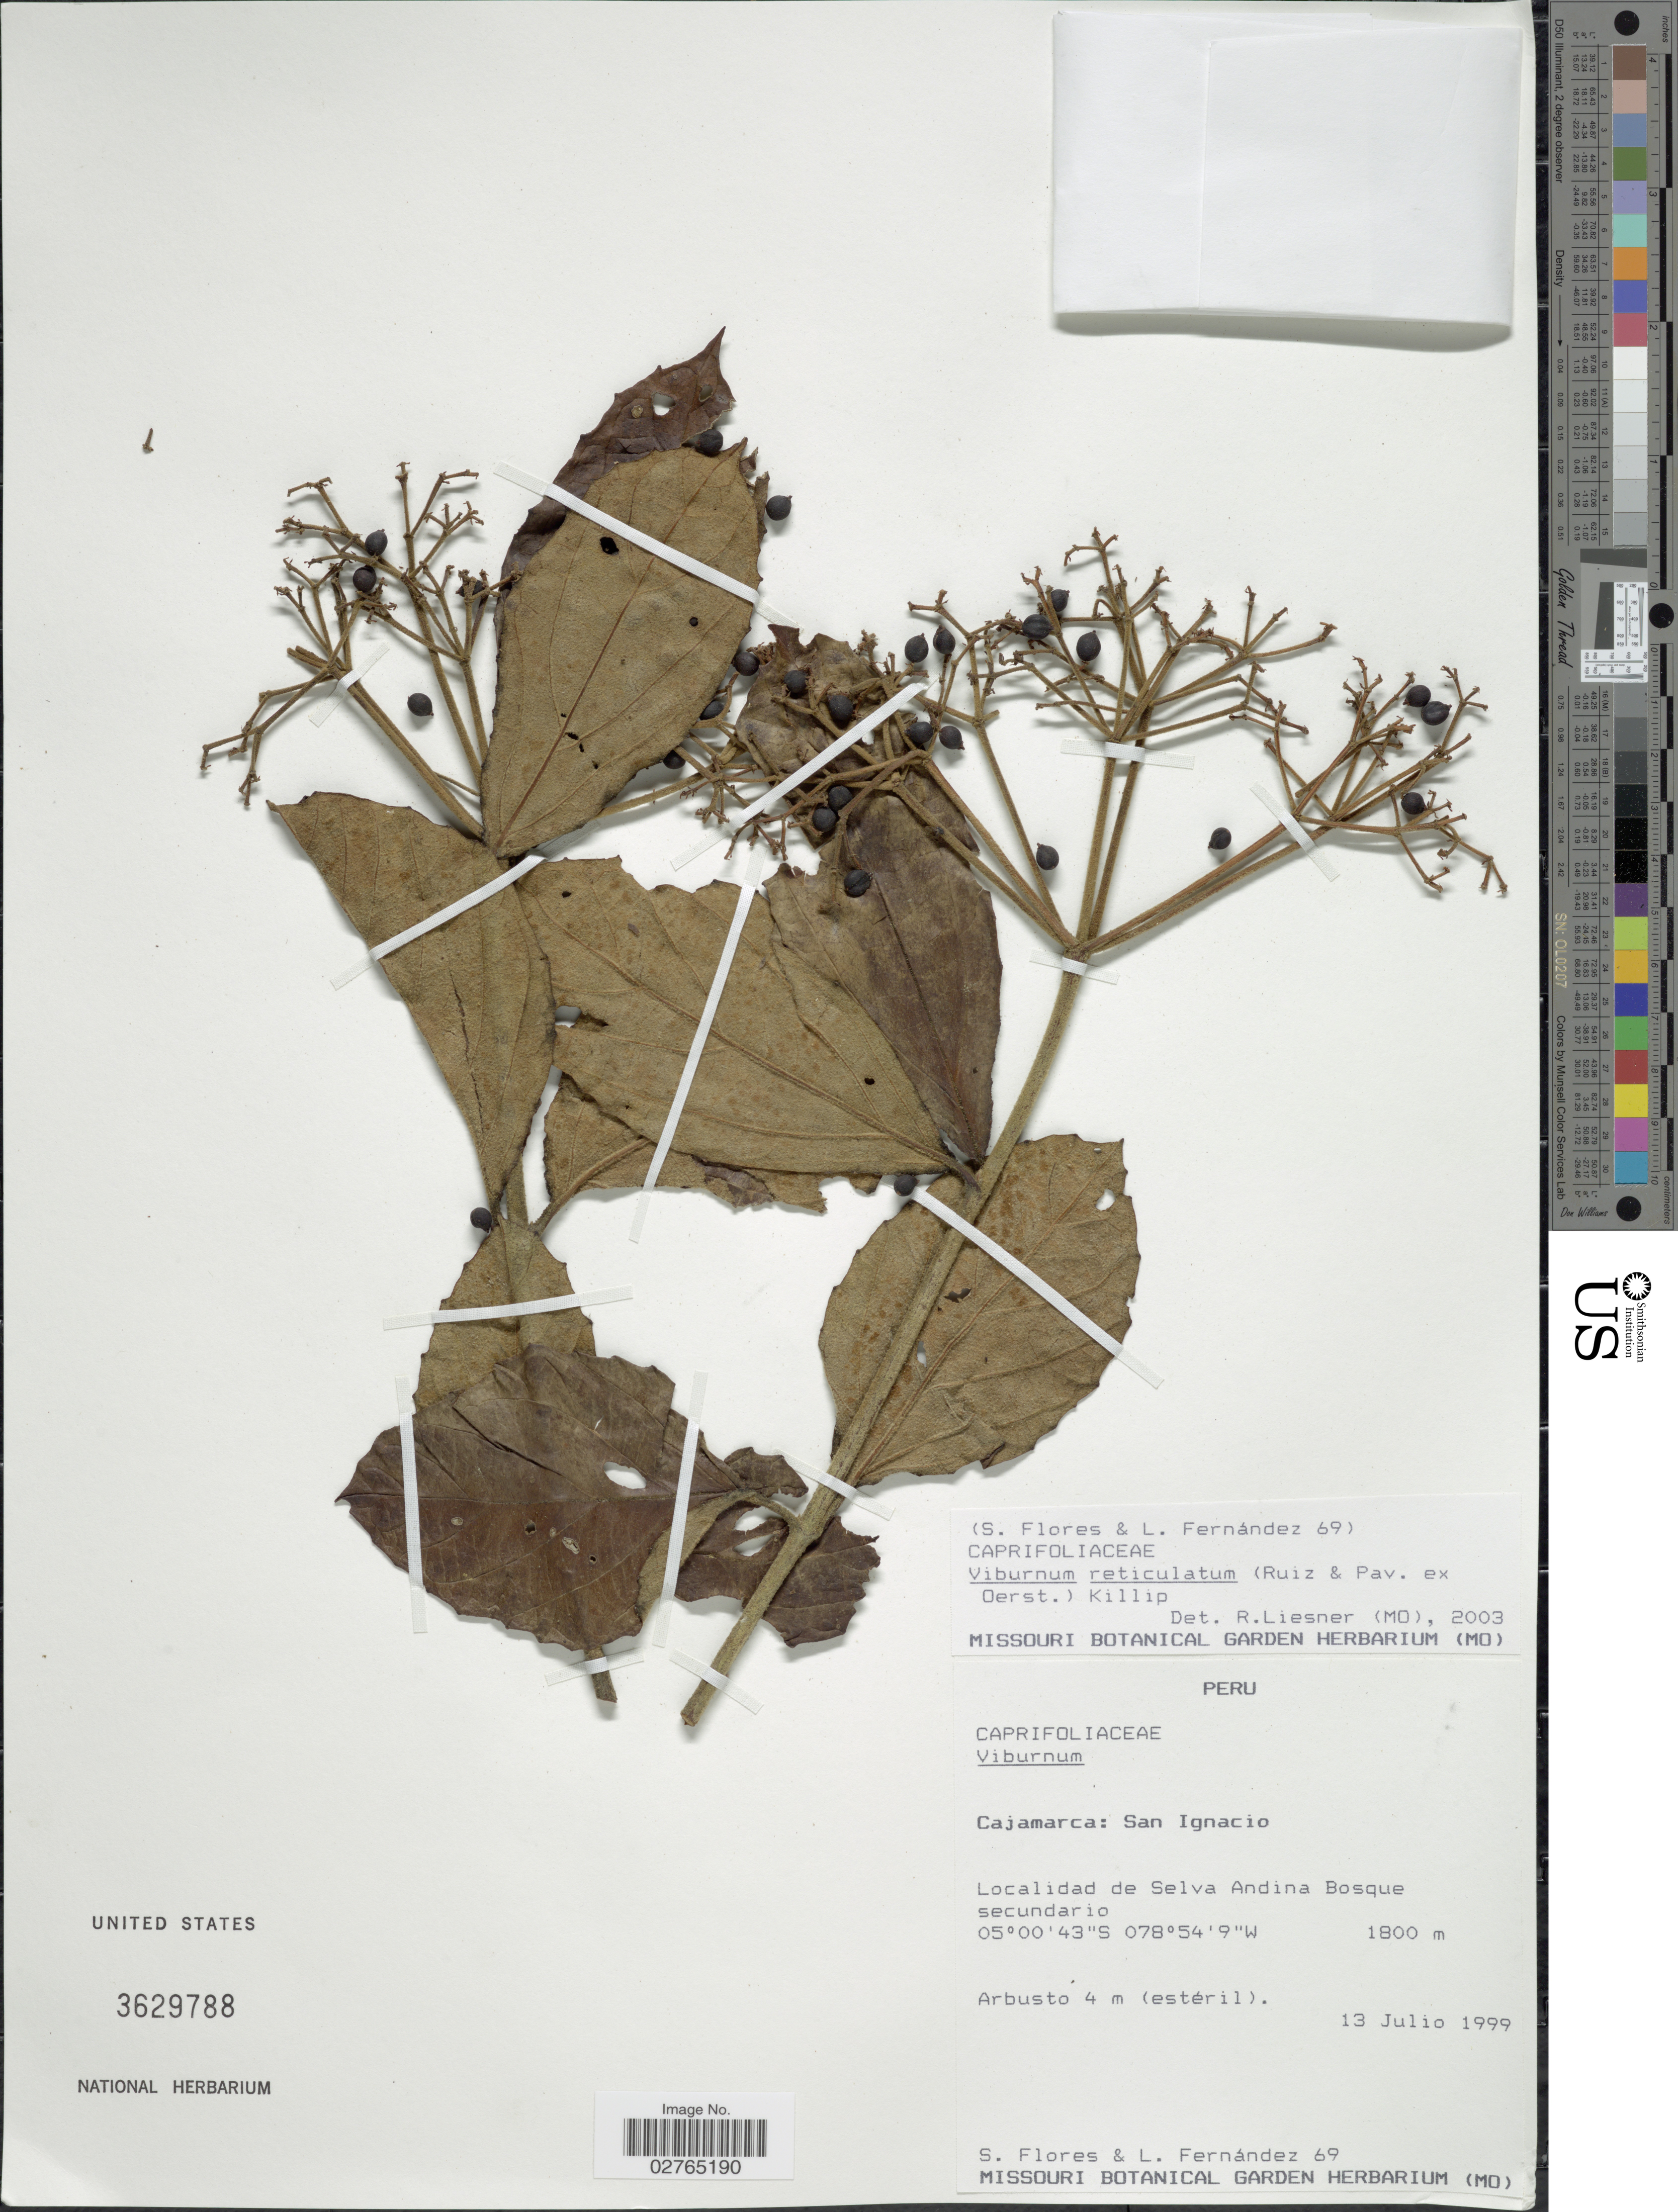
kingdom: Plantae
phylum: Tracheophyta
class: Magnoliopsida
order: Dipsacales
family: Viburnaceae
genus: Viburnum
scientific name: Viburnum reticulatum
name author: Ruiz & Pav. ex Oerst.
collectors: M. Flores & L. Fernandez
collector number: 69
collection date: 1999-07-13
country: Peru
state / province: Cajamarca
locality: San Ignacio. Localidad de Selva Andina.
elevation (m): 1800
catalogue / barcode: US 3629788